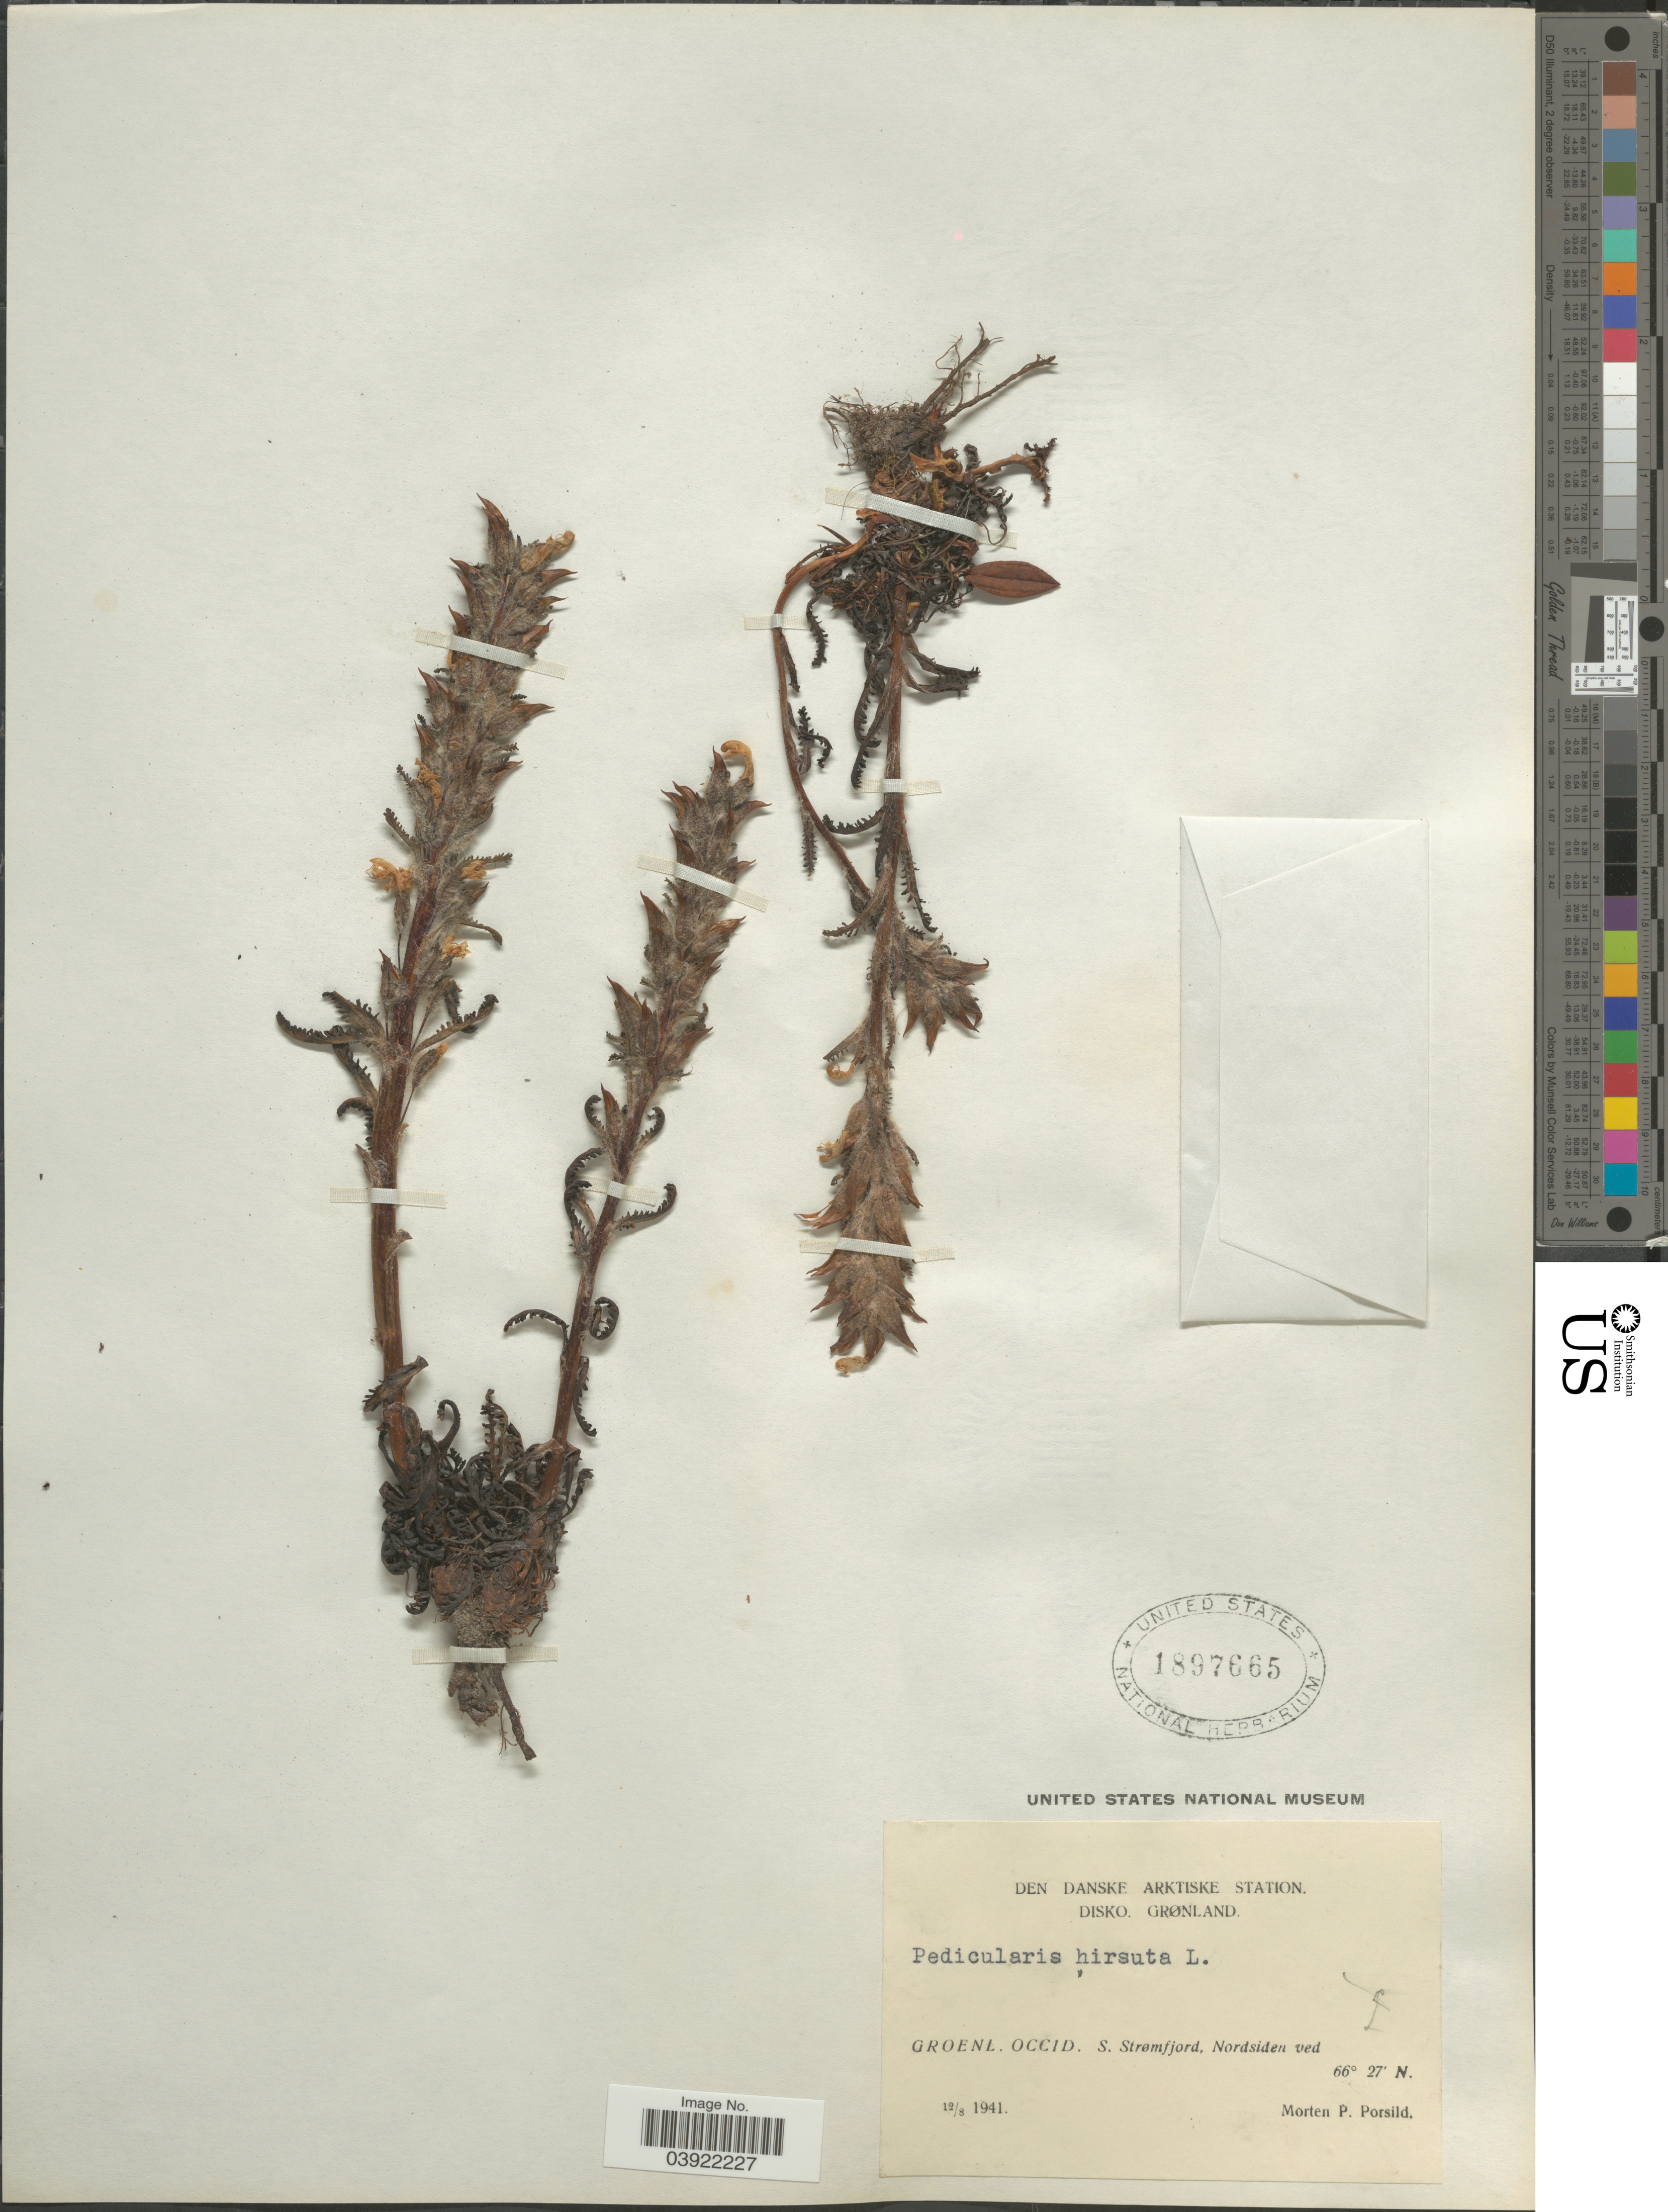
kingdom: Plantae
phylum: Tracheophyta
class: Magnoliopsida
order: Lamiales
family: Orobanchaceae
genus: Pedicularis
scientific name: Pedicularis hirsuta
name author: L.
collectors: M. P. Porsild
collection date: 1941-08-12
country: Greenland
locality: Den Danske Arktiske Station. Disko. Grønland. Groenl. Occid. S. Strømfjord, Nordsiden ved.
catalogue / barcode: US 1897665